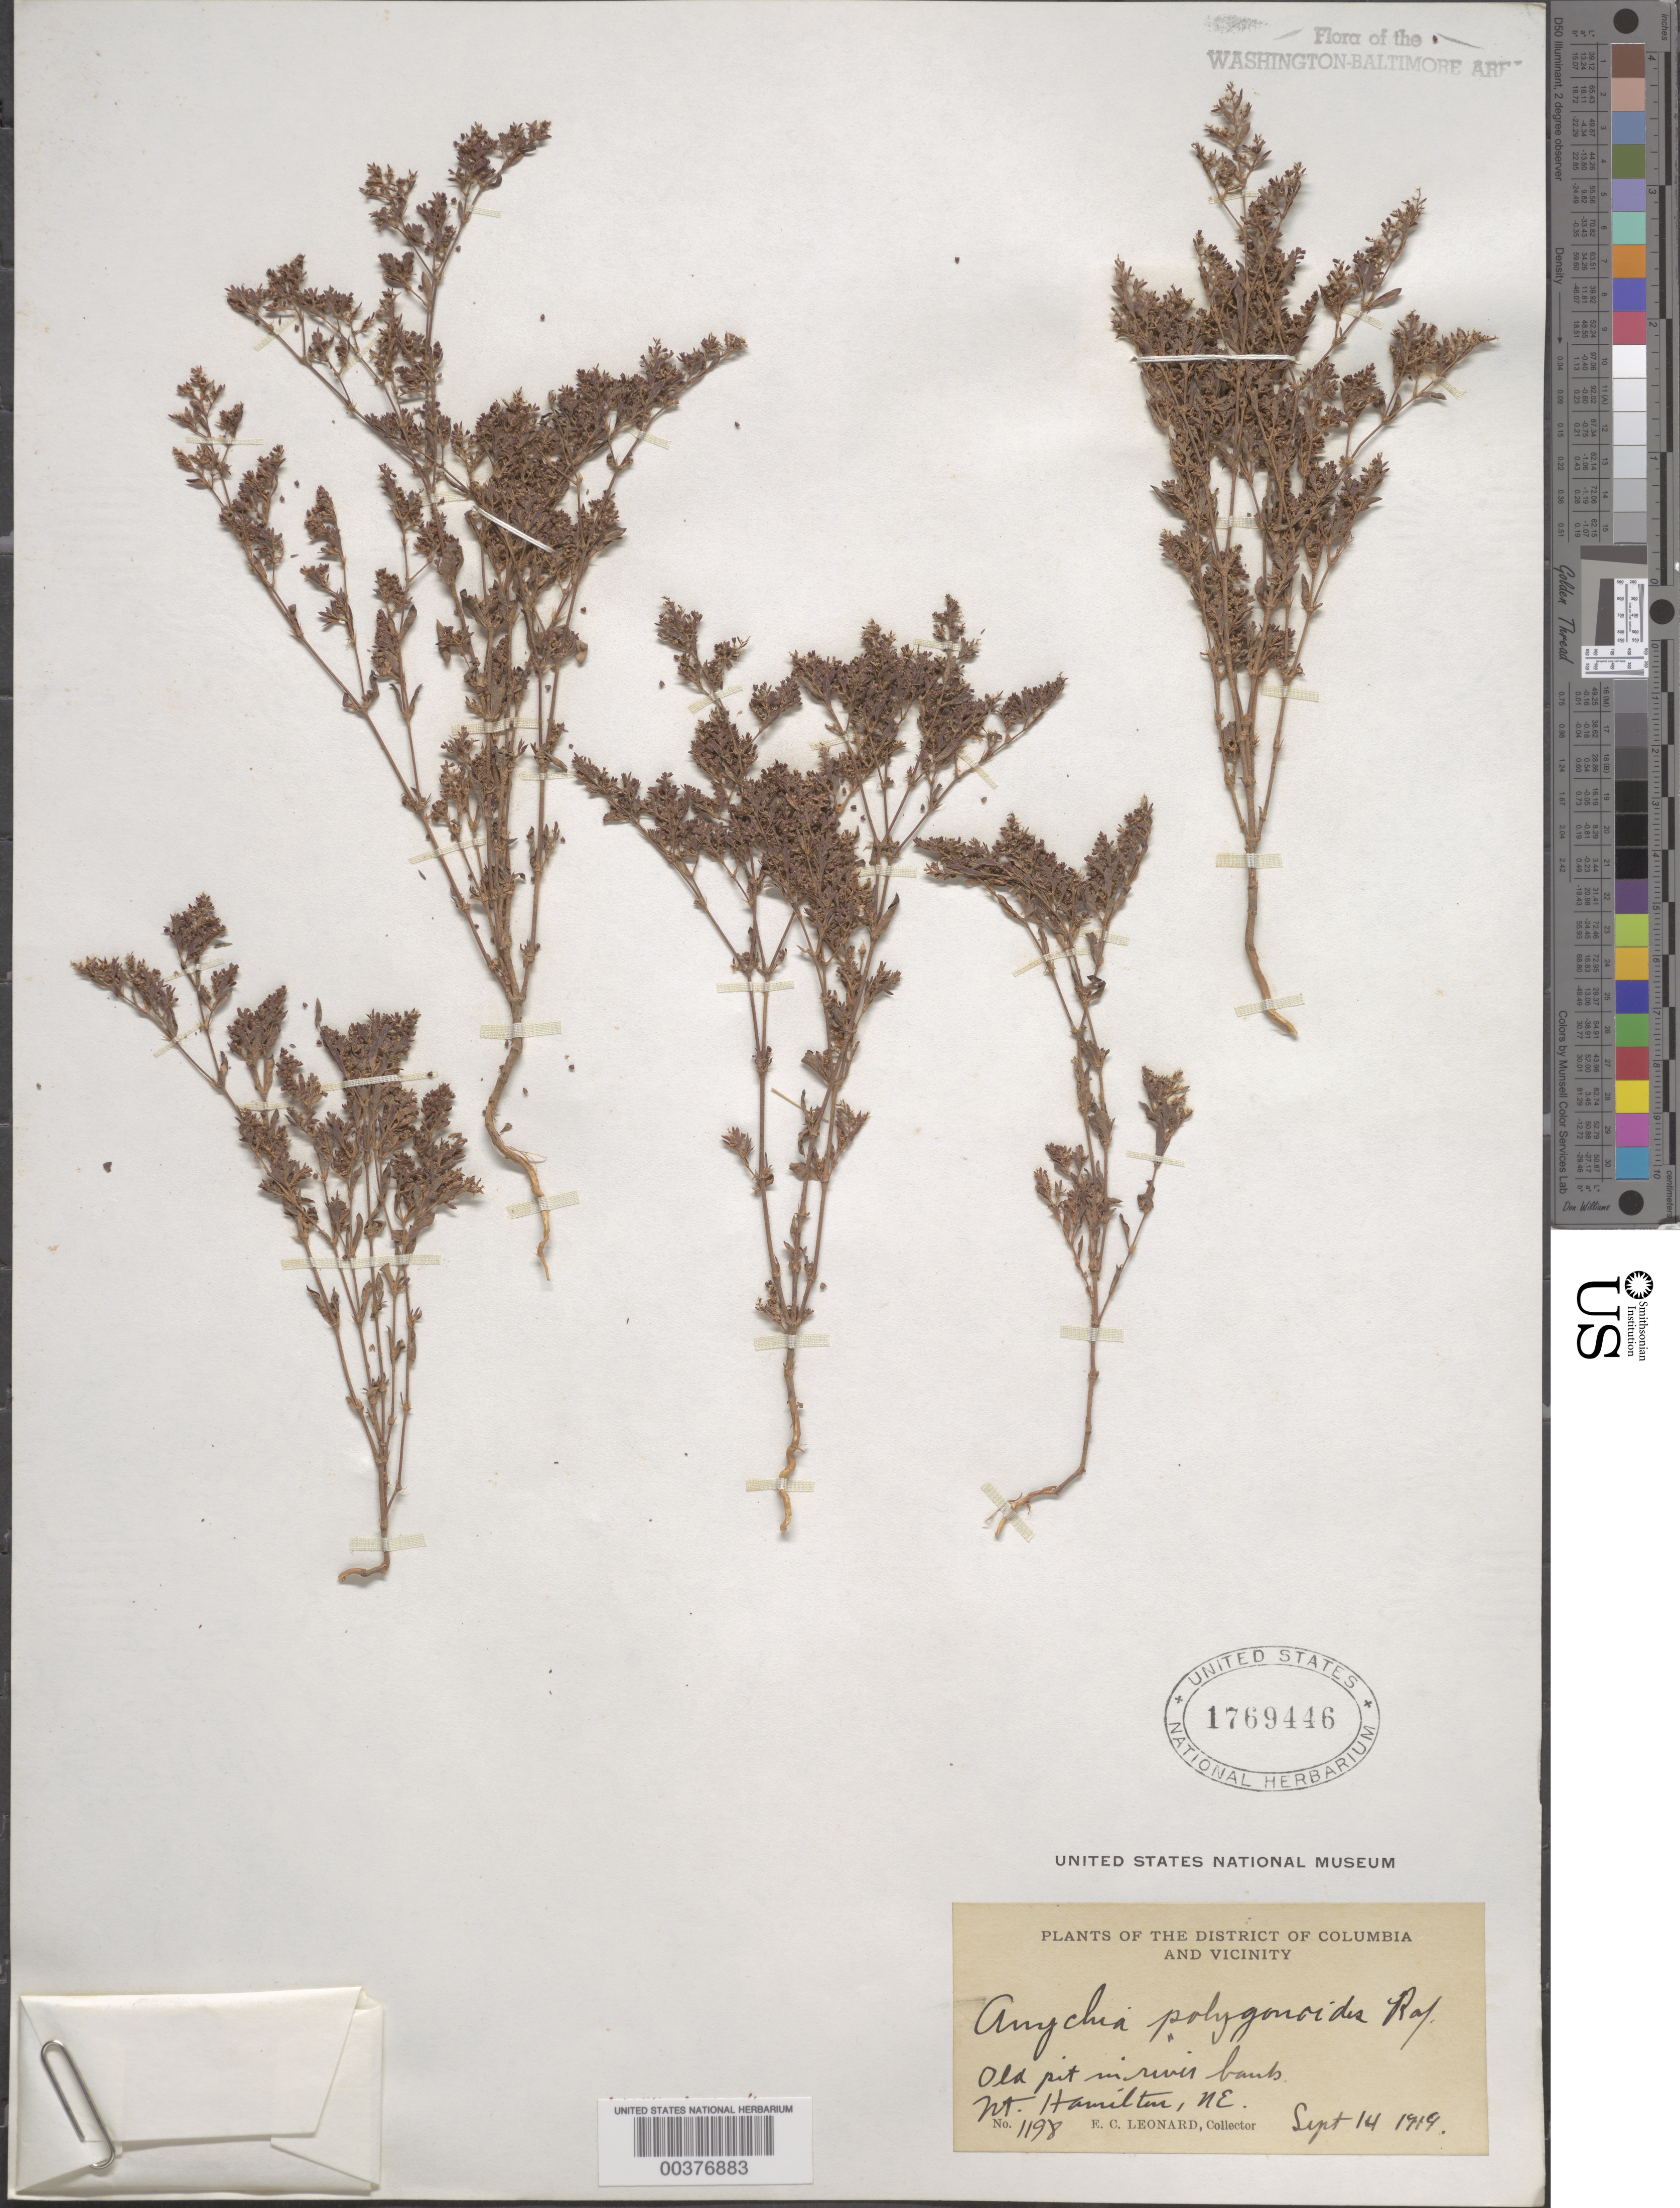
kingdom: Plantae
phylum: Tracheophyta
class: Magnoliopsida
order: Caryophyllales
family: Caryophyllaceae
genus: Paronychia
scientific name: Paronychia fastigiata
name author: (Raf.) Fernald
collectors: E. C. Leonard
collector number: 1198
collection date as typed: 14 Sep 1919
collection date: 1919-09-14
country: United States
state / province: District of Columbia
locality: Mount Hamilton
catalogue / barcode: US 1769446